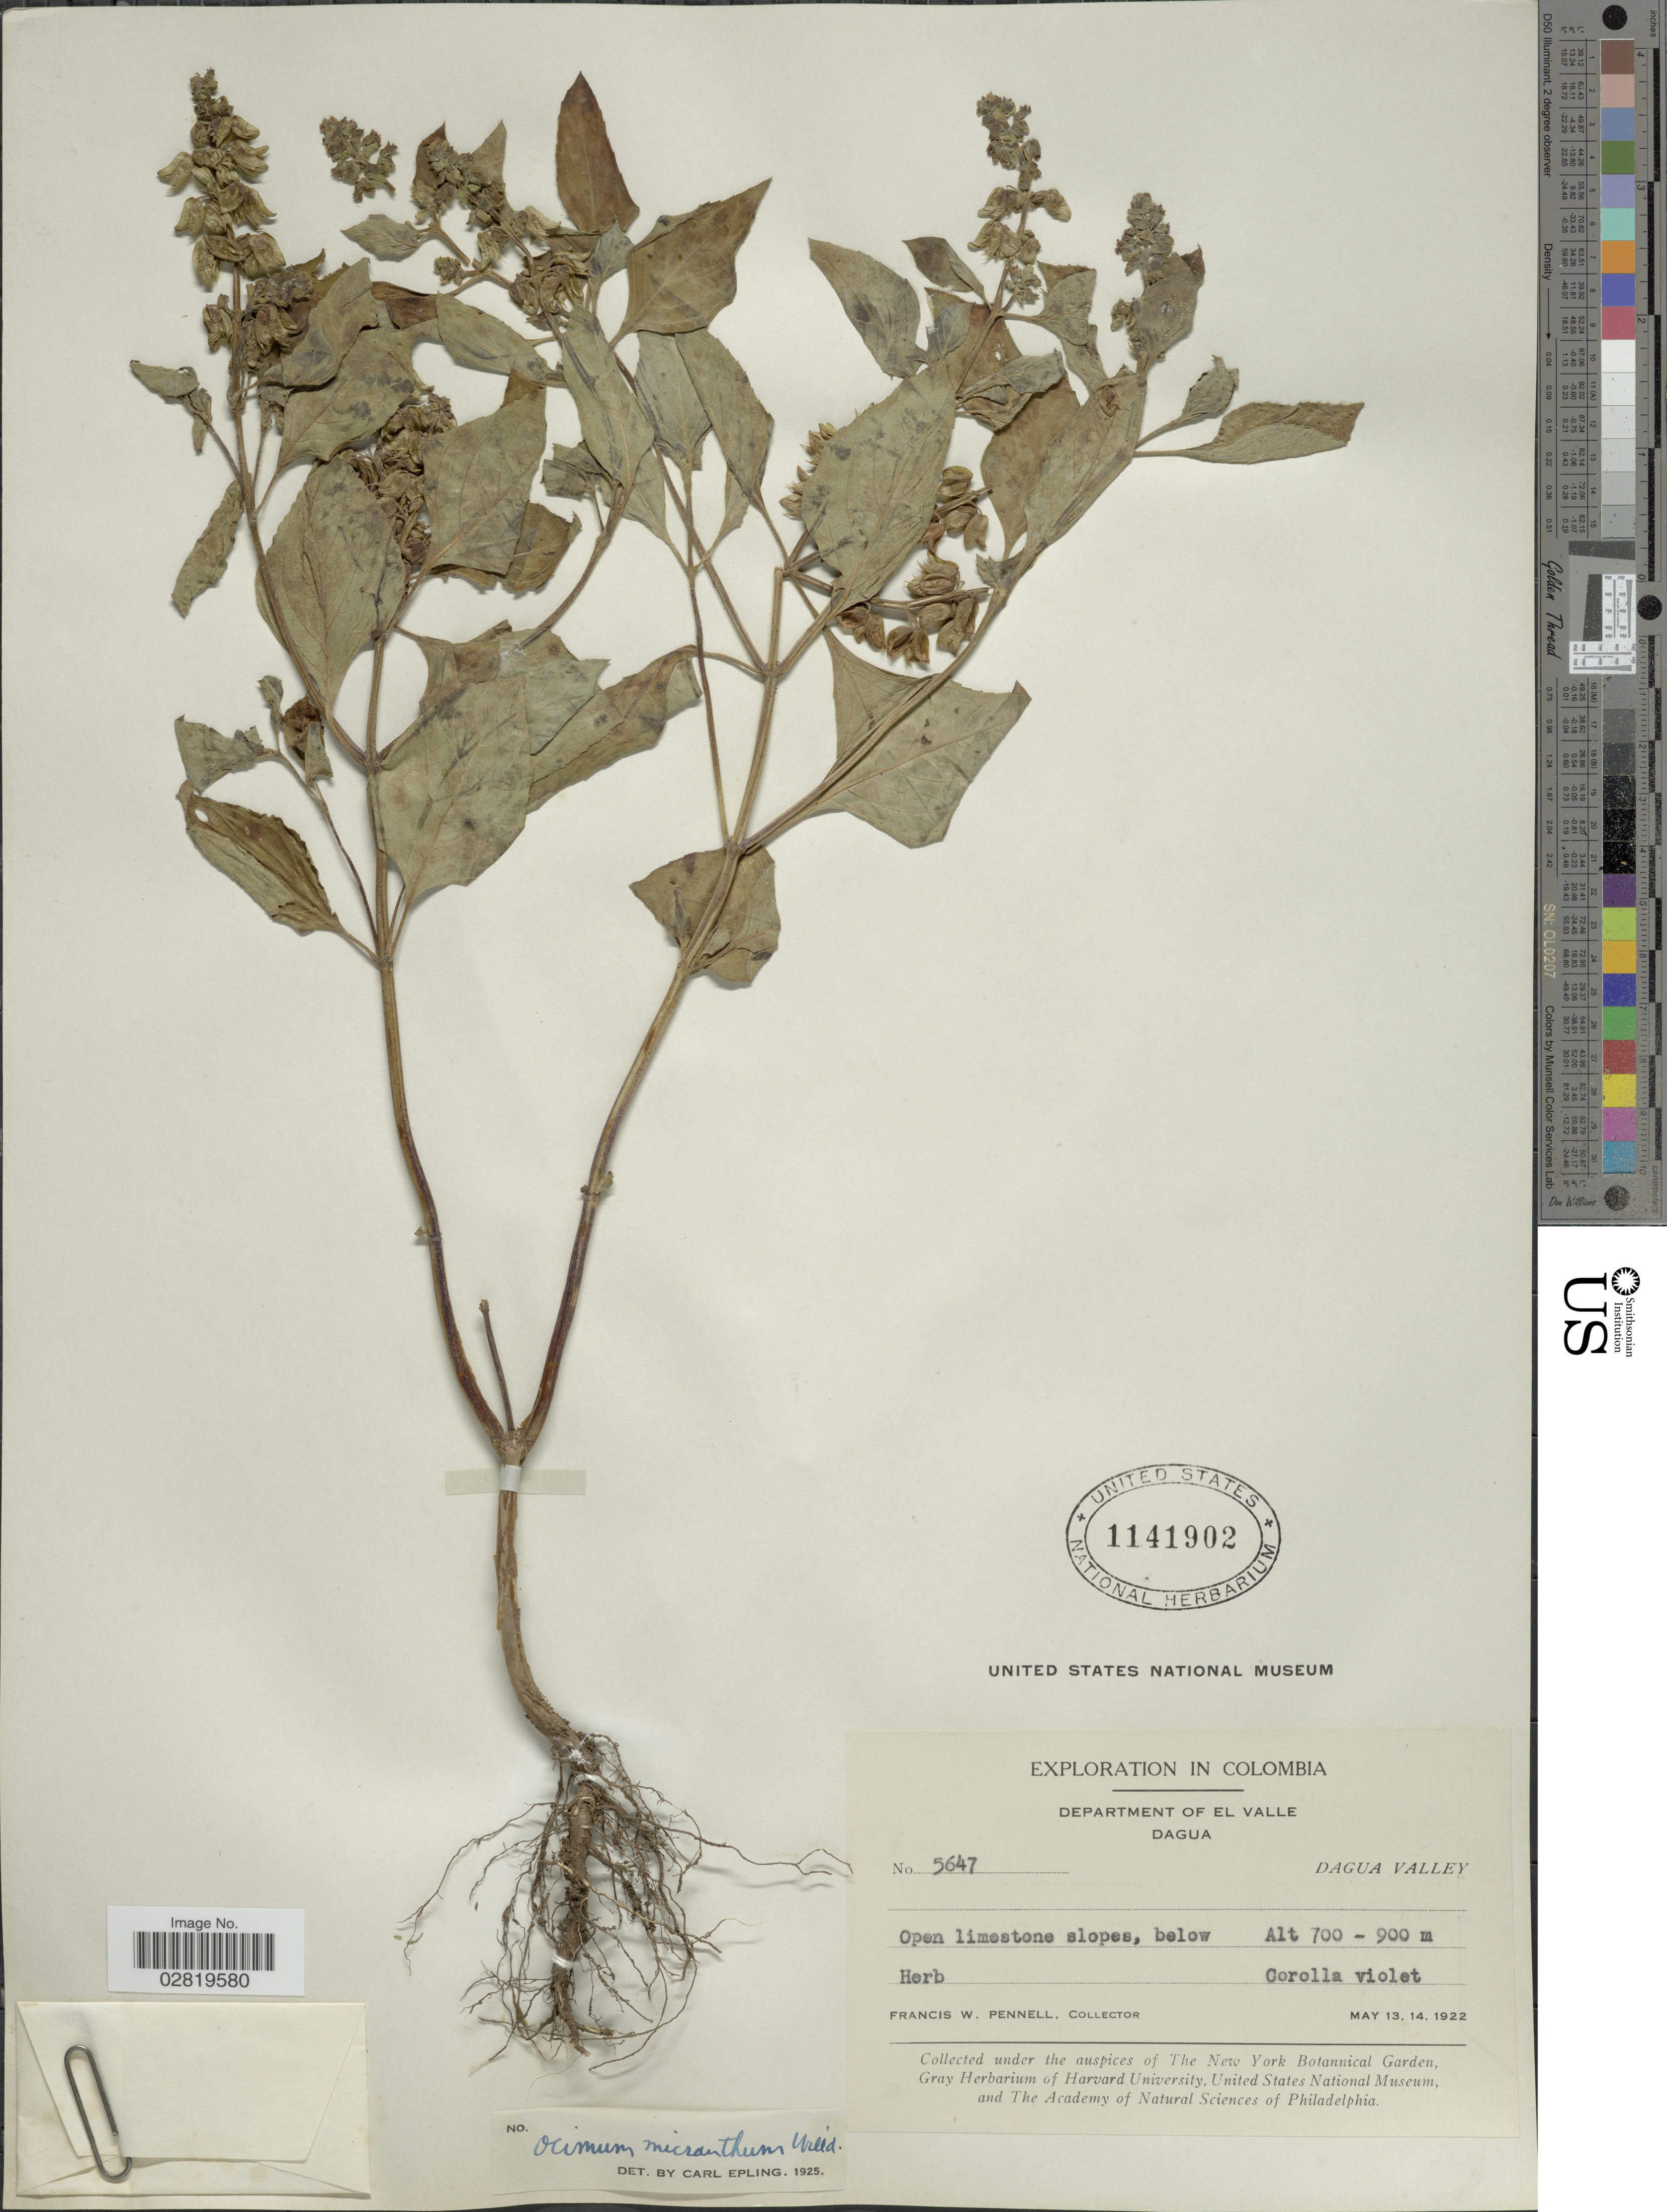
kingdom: Plantae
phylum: Tracheophyta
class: Magnoliopsida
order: Lamiales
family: Lamiaceae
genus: Ocimum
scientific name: Ocimum micranthum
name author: Willd.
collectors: F. W. Pennell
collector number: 5647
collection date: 1922-05-13/1922-05-14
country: Colombia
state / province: Valle del Cauca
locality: Department of El Valle, Dagua, Dagua Valley.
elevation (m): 700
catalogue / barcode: US 1141902